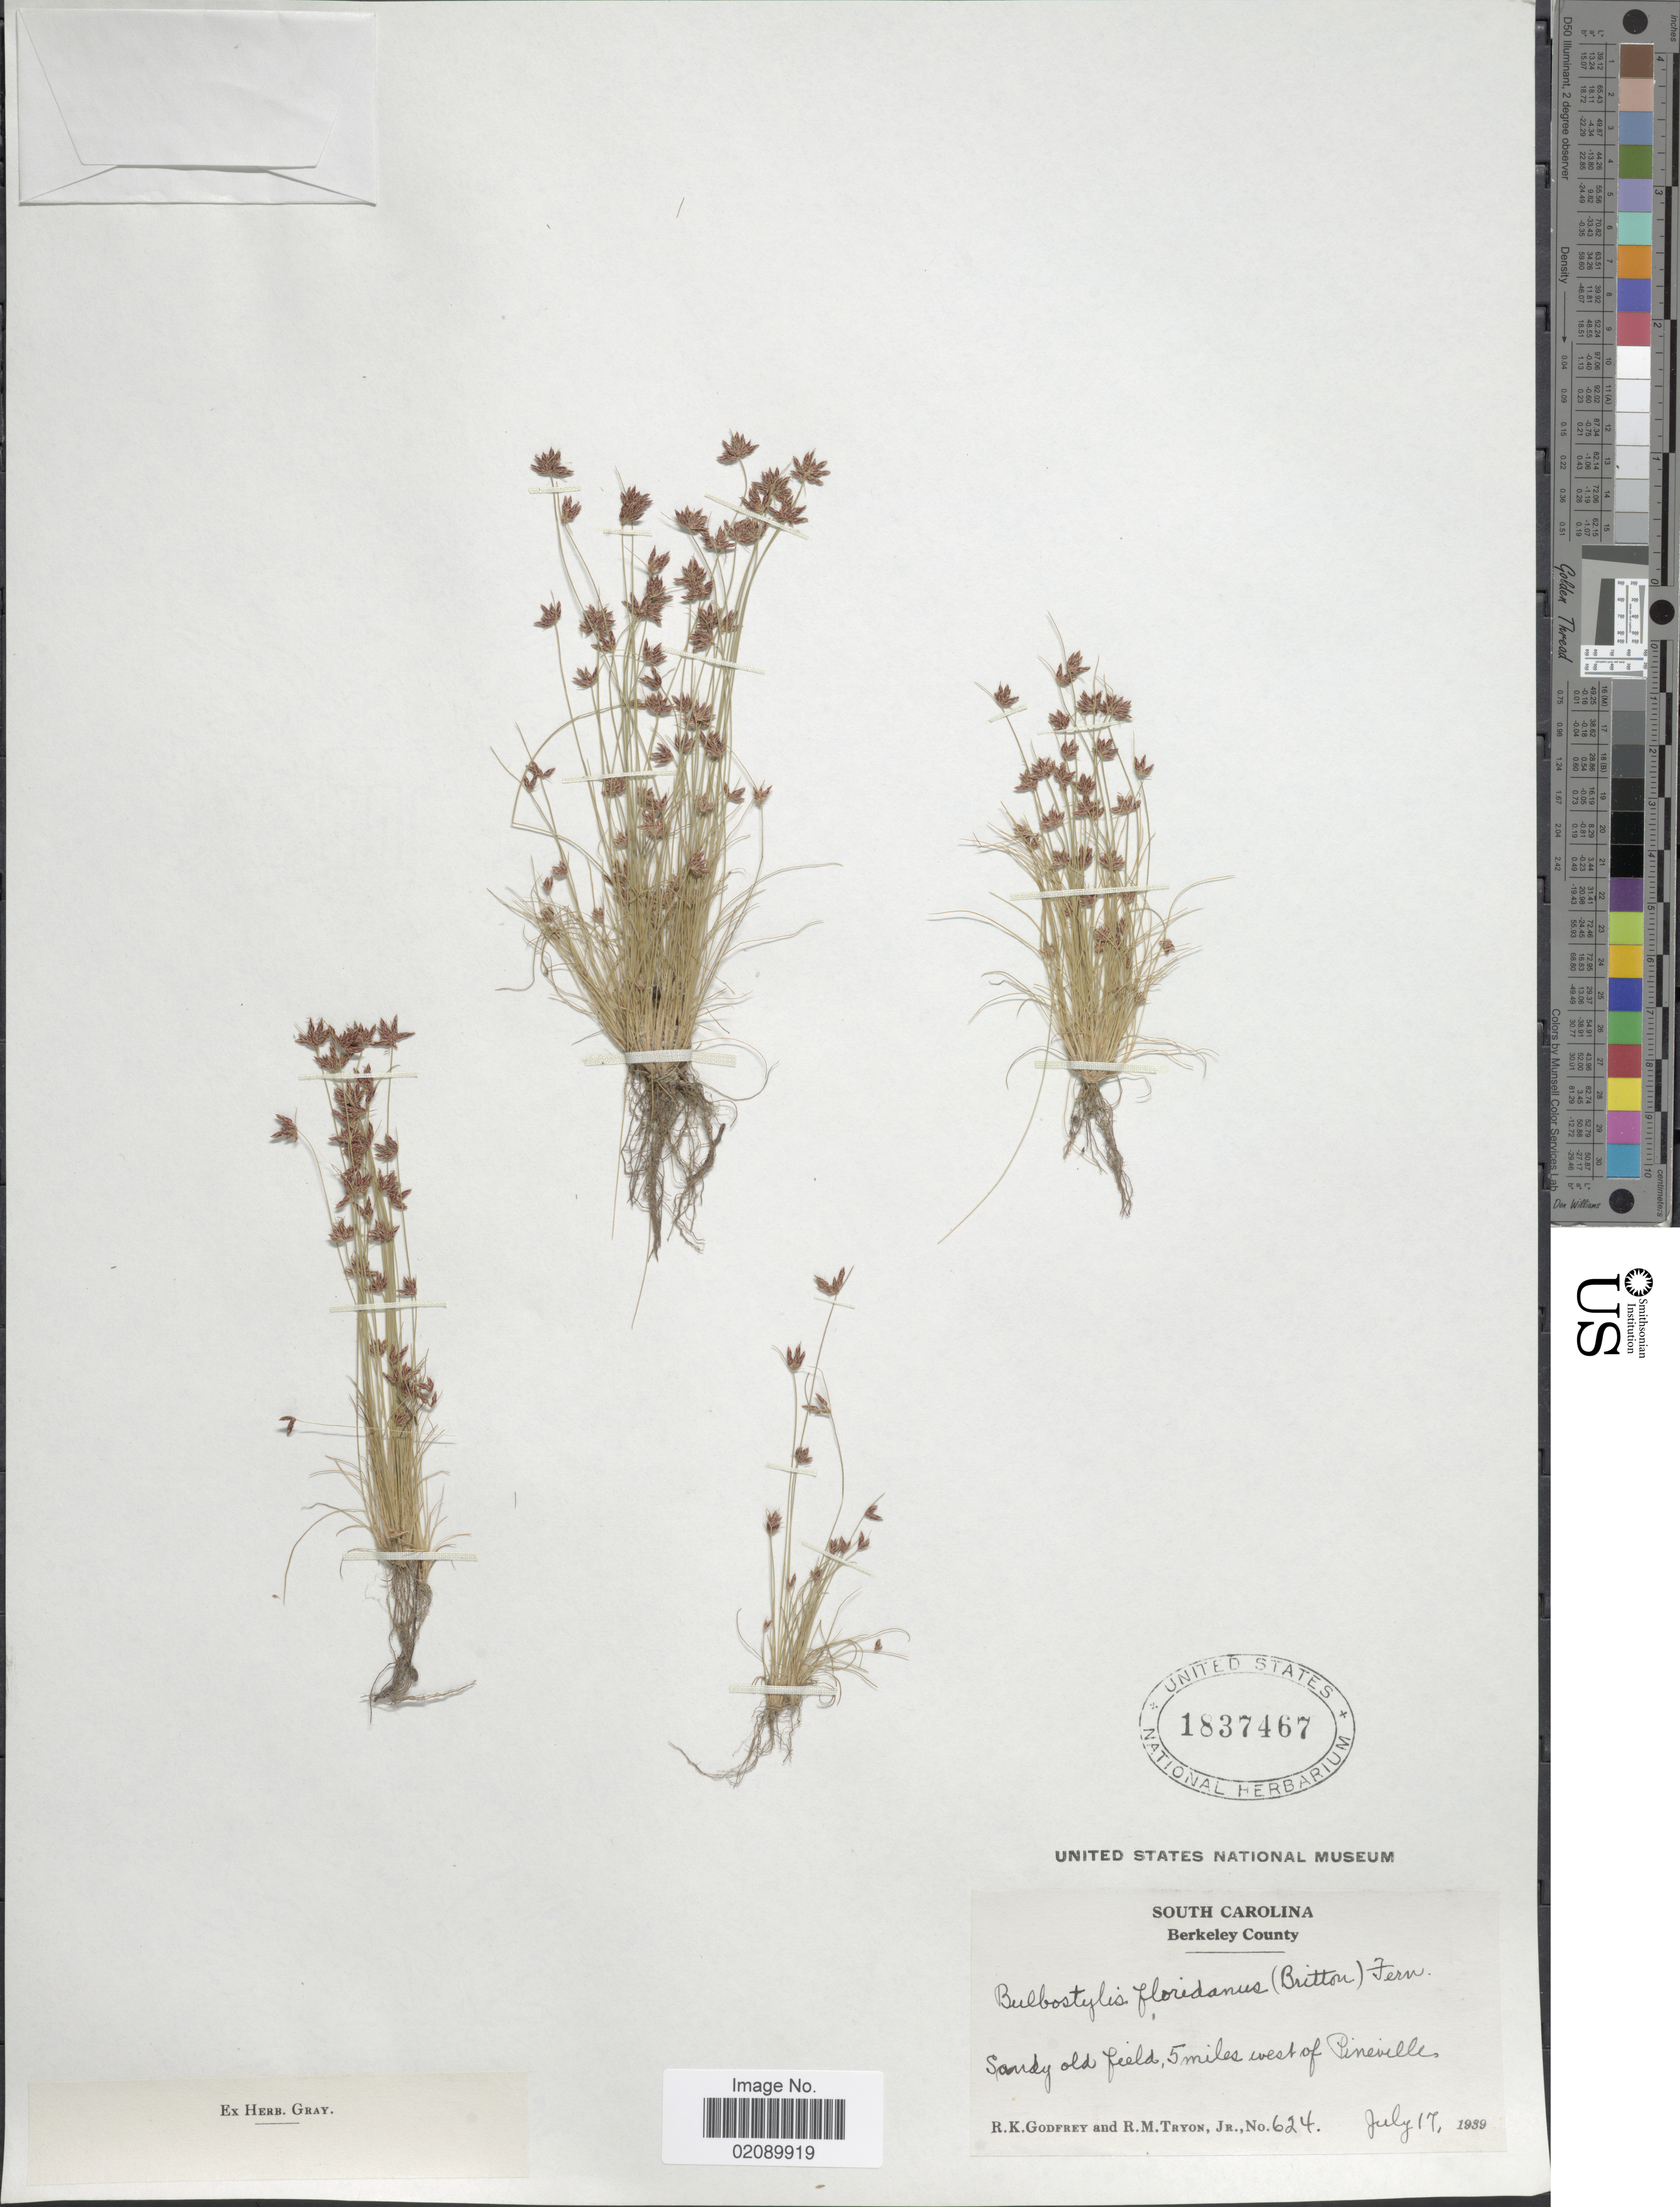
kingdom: Plantae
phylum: Tracheophyta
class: Liliopsida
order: Poales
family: Cyperaceae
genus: Bulbostylis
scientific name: Bulbostylis barbata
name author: (Rottb.) C.B. Clarke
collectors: R. K. Godfrey & R. M. Tryon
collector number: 624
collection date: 1939-07-17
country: United States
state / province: South Carolina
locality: Berkeley County. Sandy old field, 5 miles west of Pineville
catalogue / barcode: US 1837467